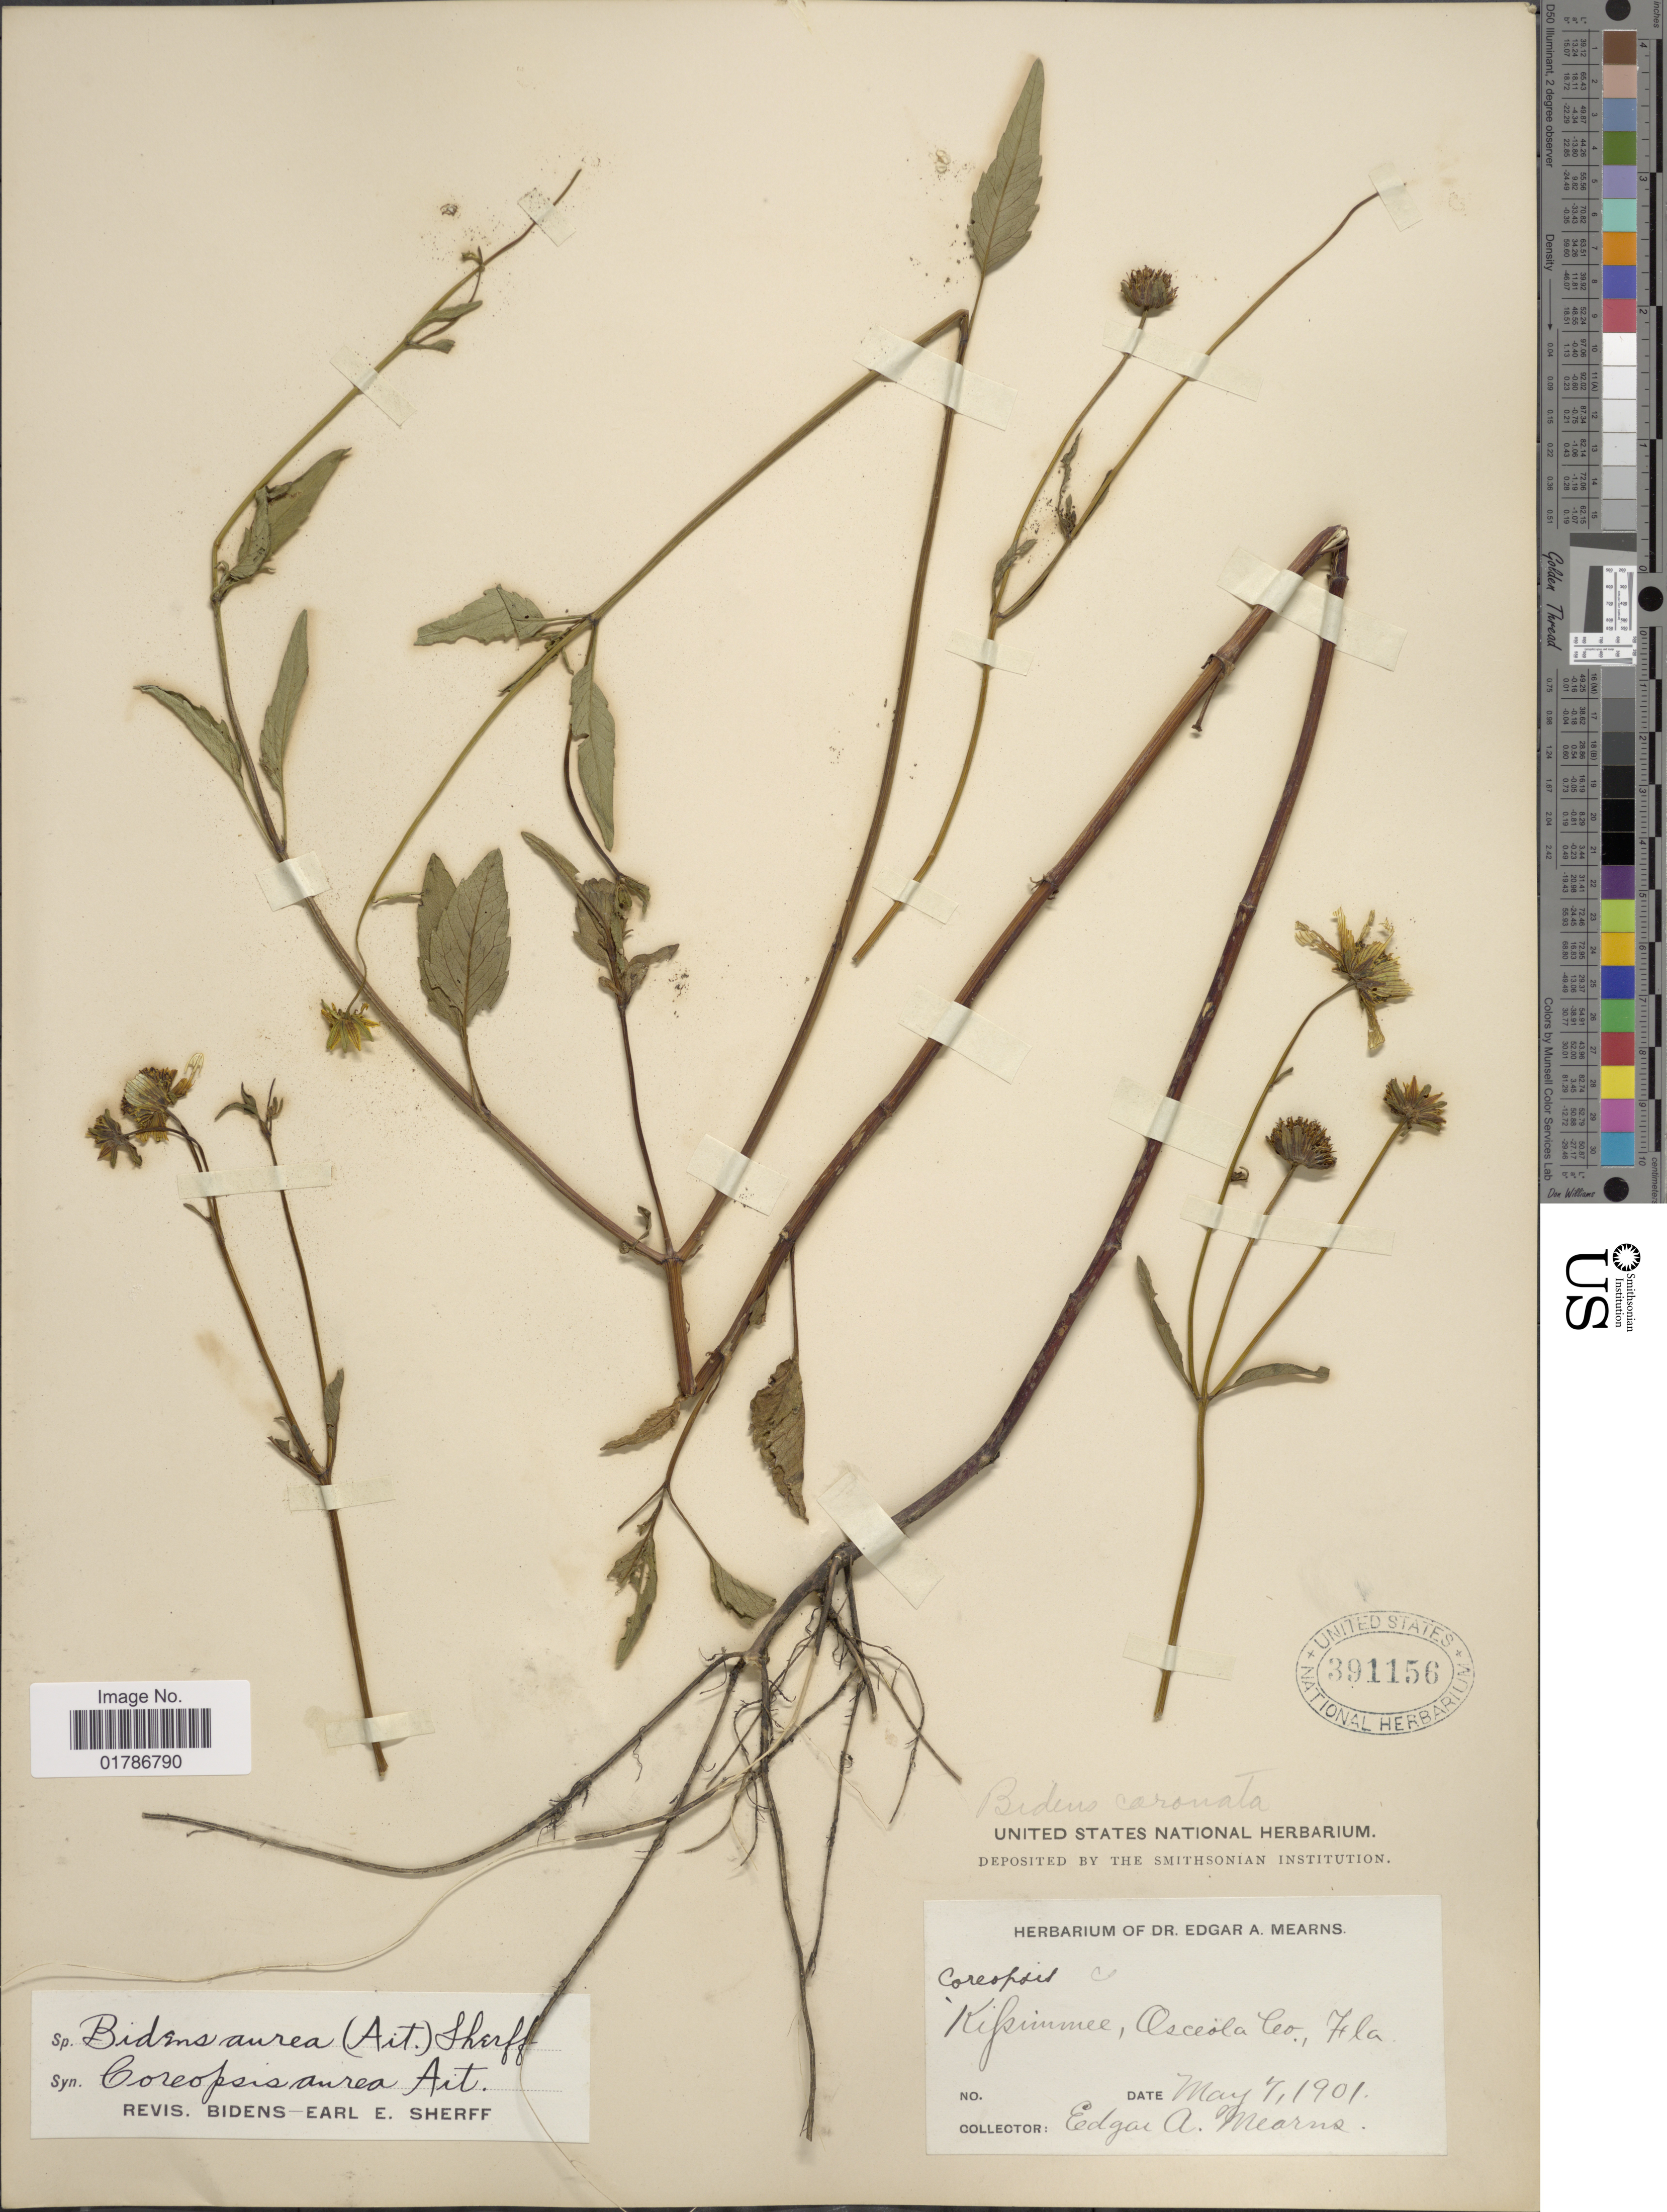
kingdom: Plantae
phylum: Tracheophyta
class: Magnoliopsida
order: Asterales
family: Asteraceae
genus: Bidens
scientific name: Bidens mitis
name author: (Michx.) Sherff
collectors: E. A. Mearns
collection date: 1901-01-05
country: United States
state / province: Florida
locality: Kipimmee, Osceola Co., Fla.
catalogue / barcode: US 391156